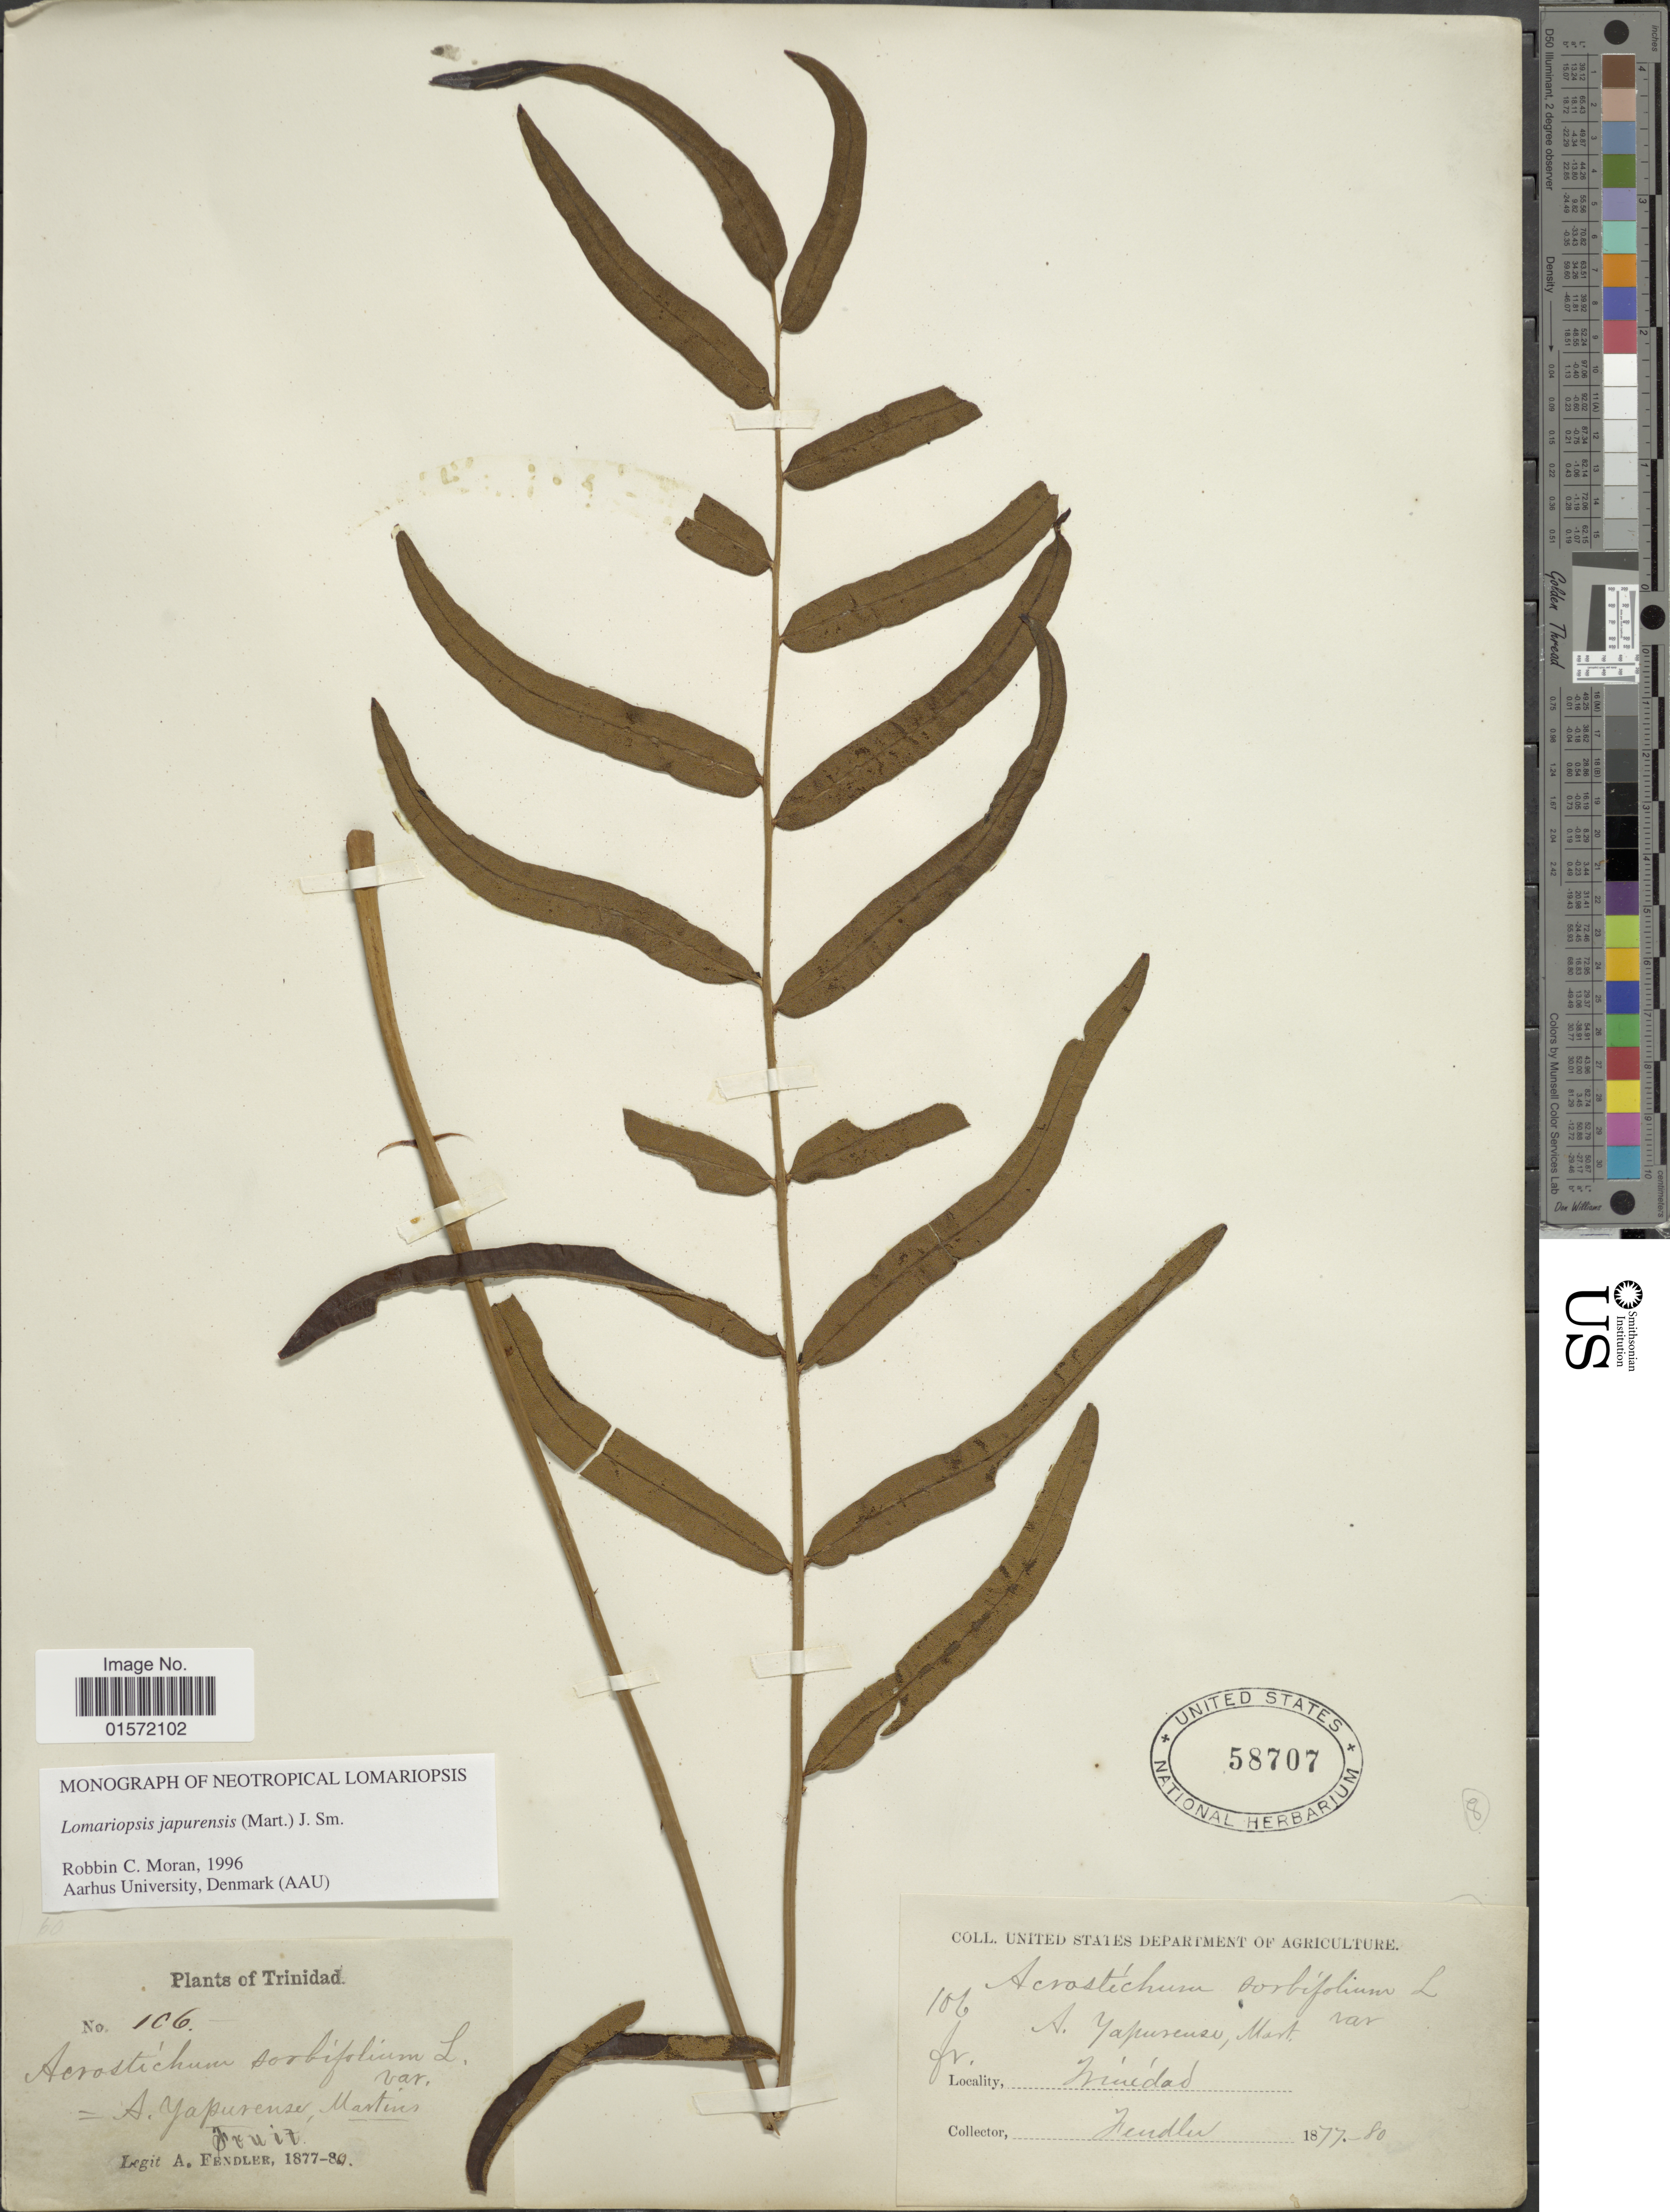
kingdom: Plantae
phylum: Tracheophyta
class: Polypodiopsida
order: Polypodiales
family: Lomariopsidaceae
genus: Lomariopsis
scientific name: Lomariopsis japurensis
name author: (Mart.) J. Sm.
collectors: A. Fendler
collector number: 106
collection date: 1877/1880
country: Trinidad and Tobago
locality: Trinidad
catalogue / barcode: US 58707